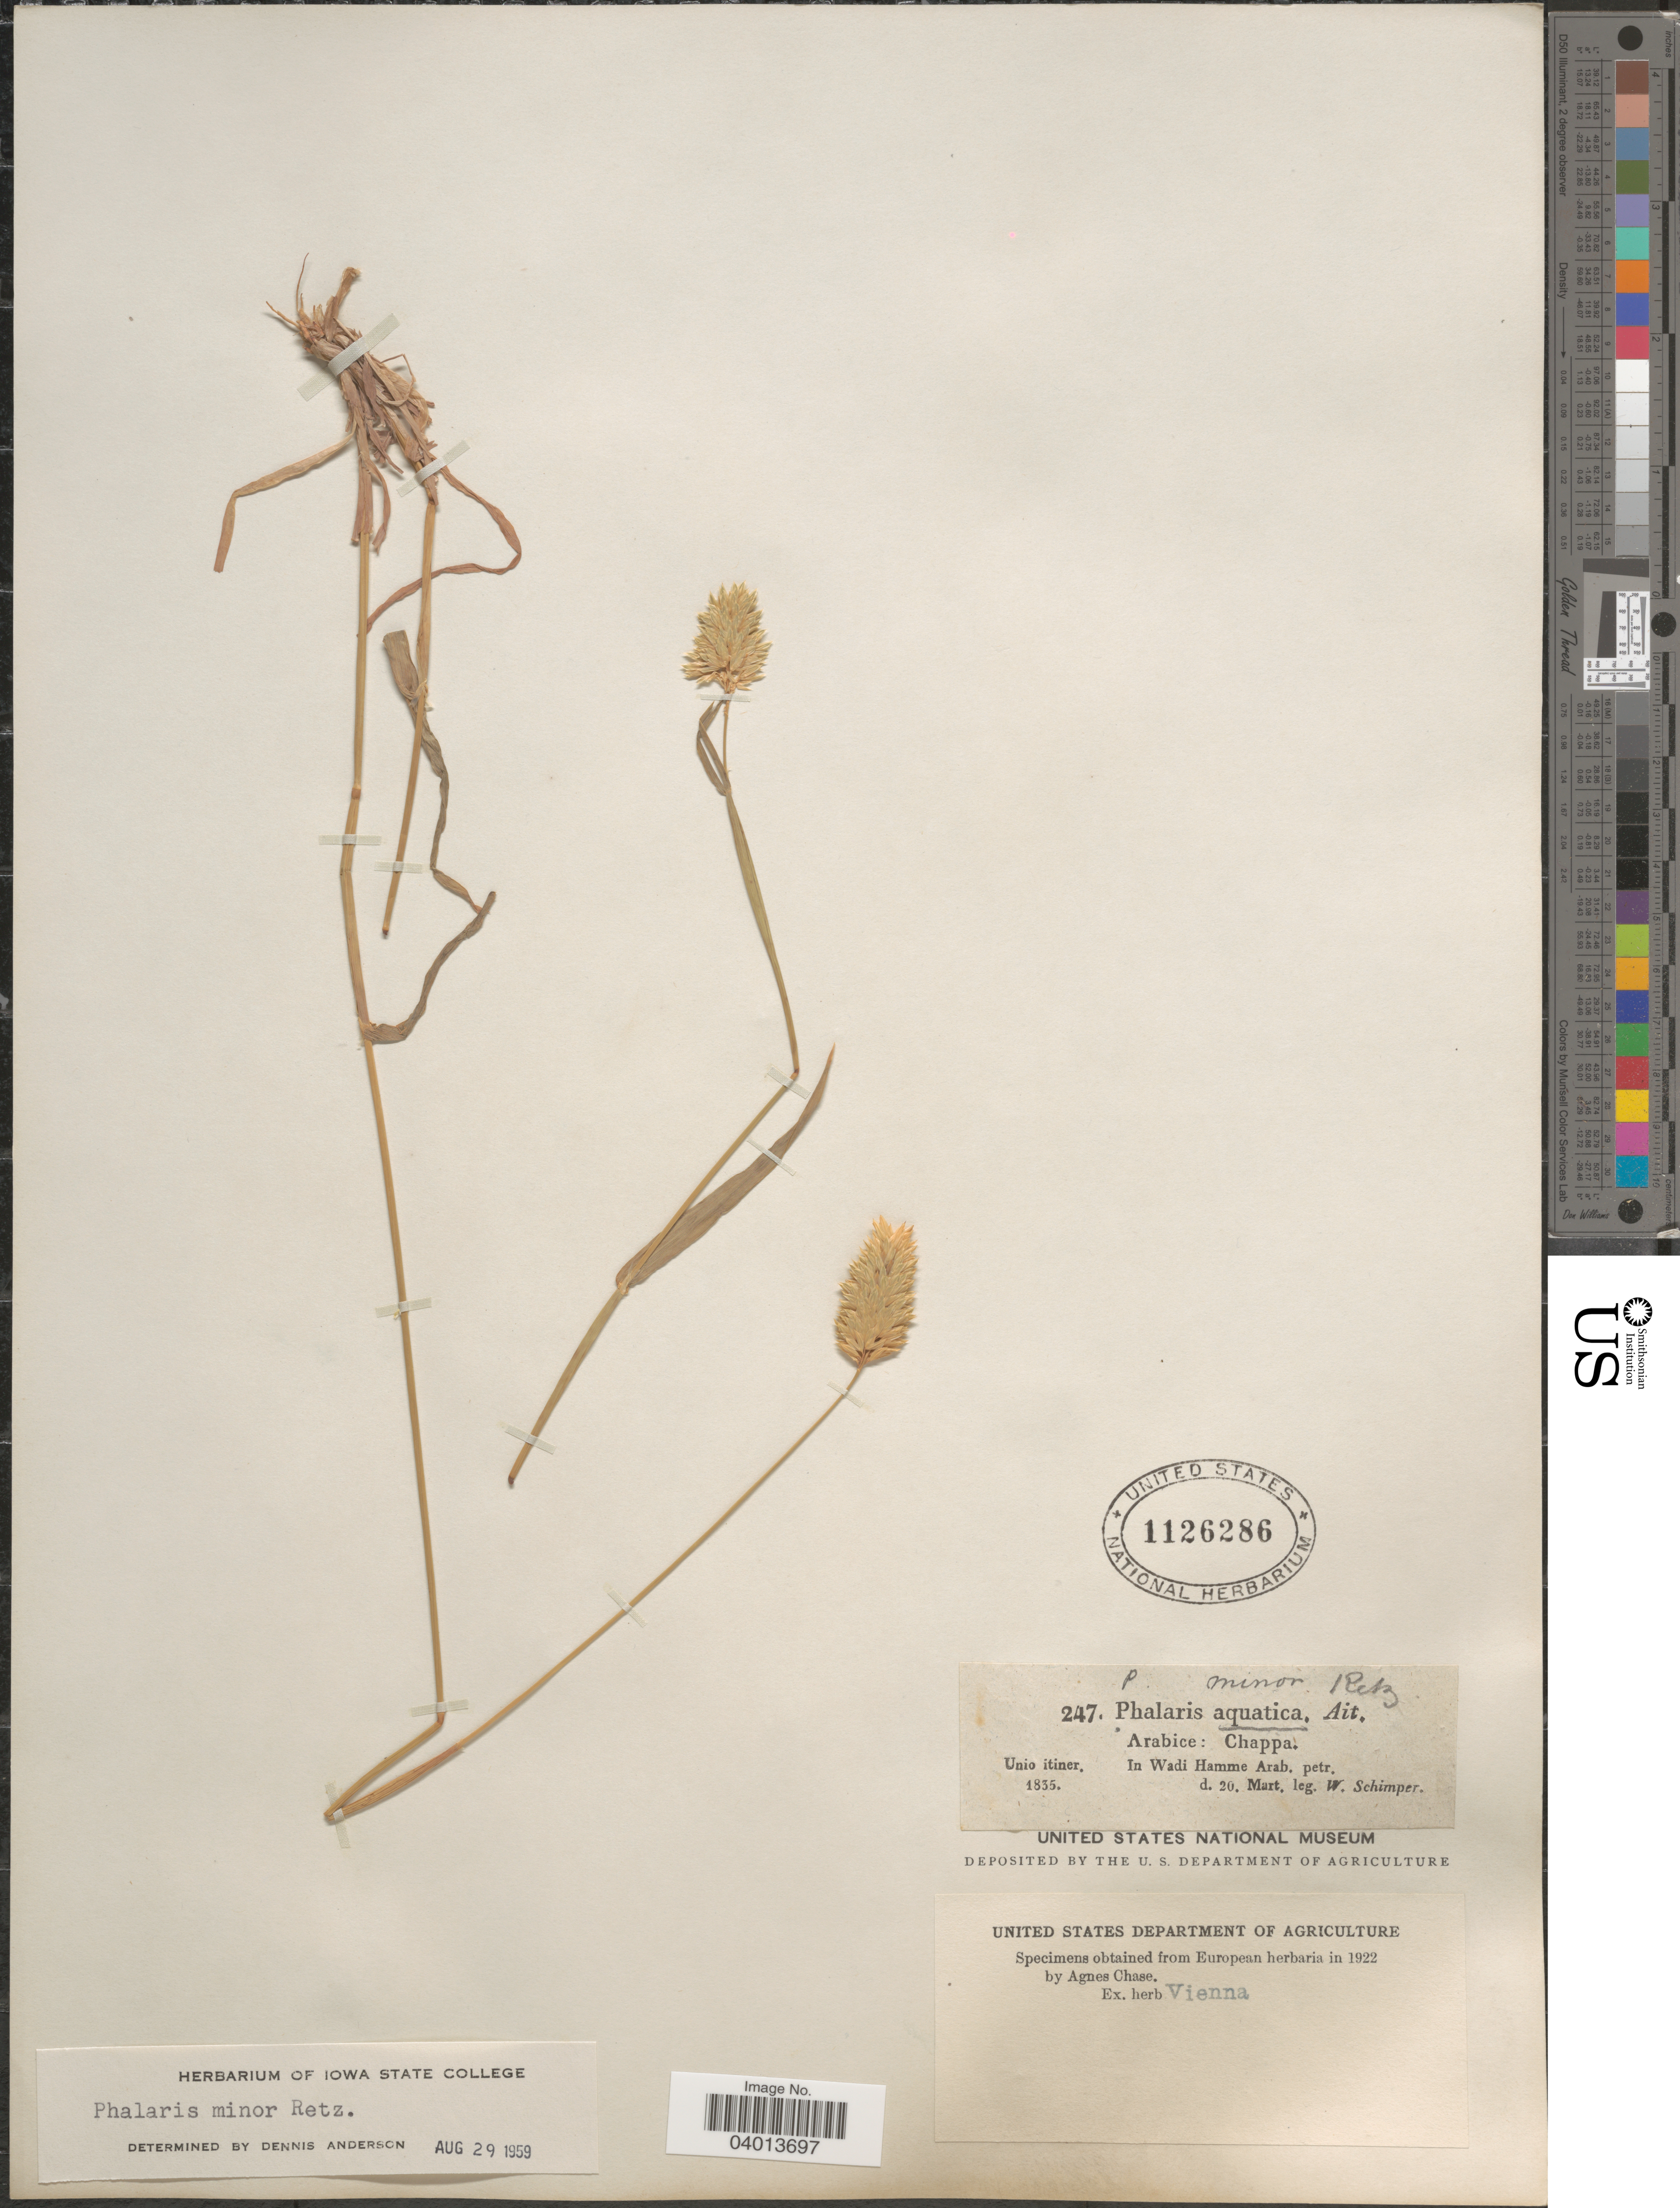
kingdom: Plantae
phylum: Tracheophyta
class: Liliopsida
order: Poales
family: Poaceae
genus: Phalaris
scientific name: Phalaris minor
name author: Retz.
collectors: W. Schimper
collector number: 247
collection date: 1835-03-20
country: Egypt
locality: In Wadi Hammer Arab. petr. [Sinai]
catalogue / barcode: US 1126286